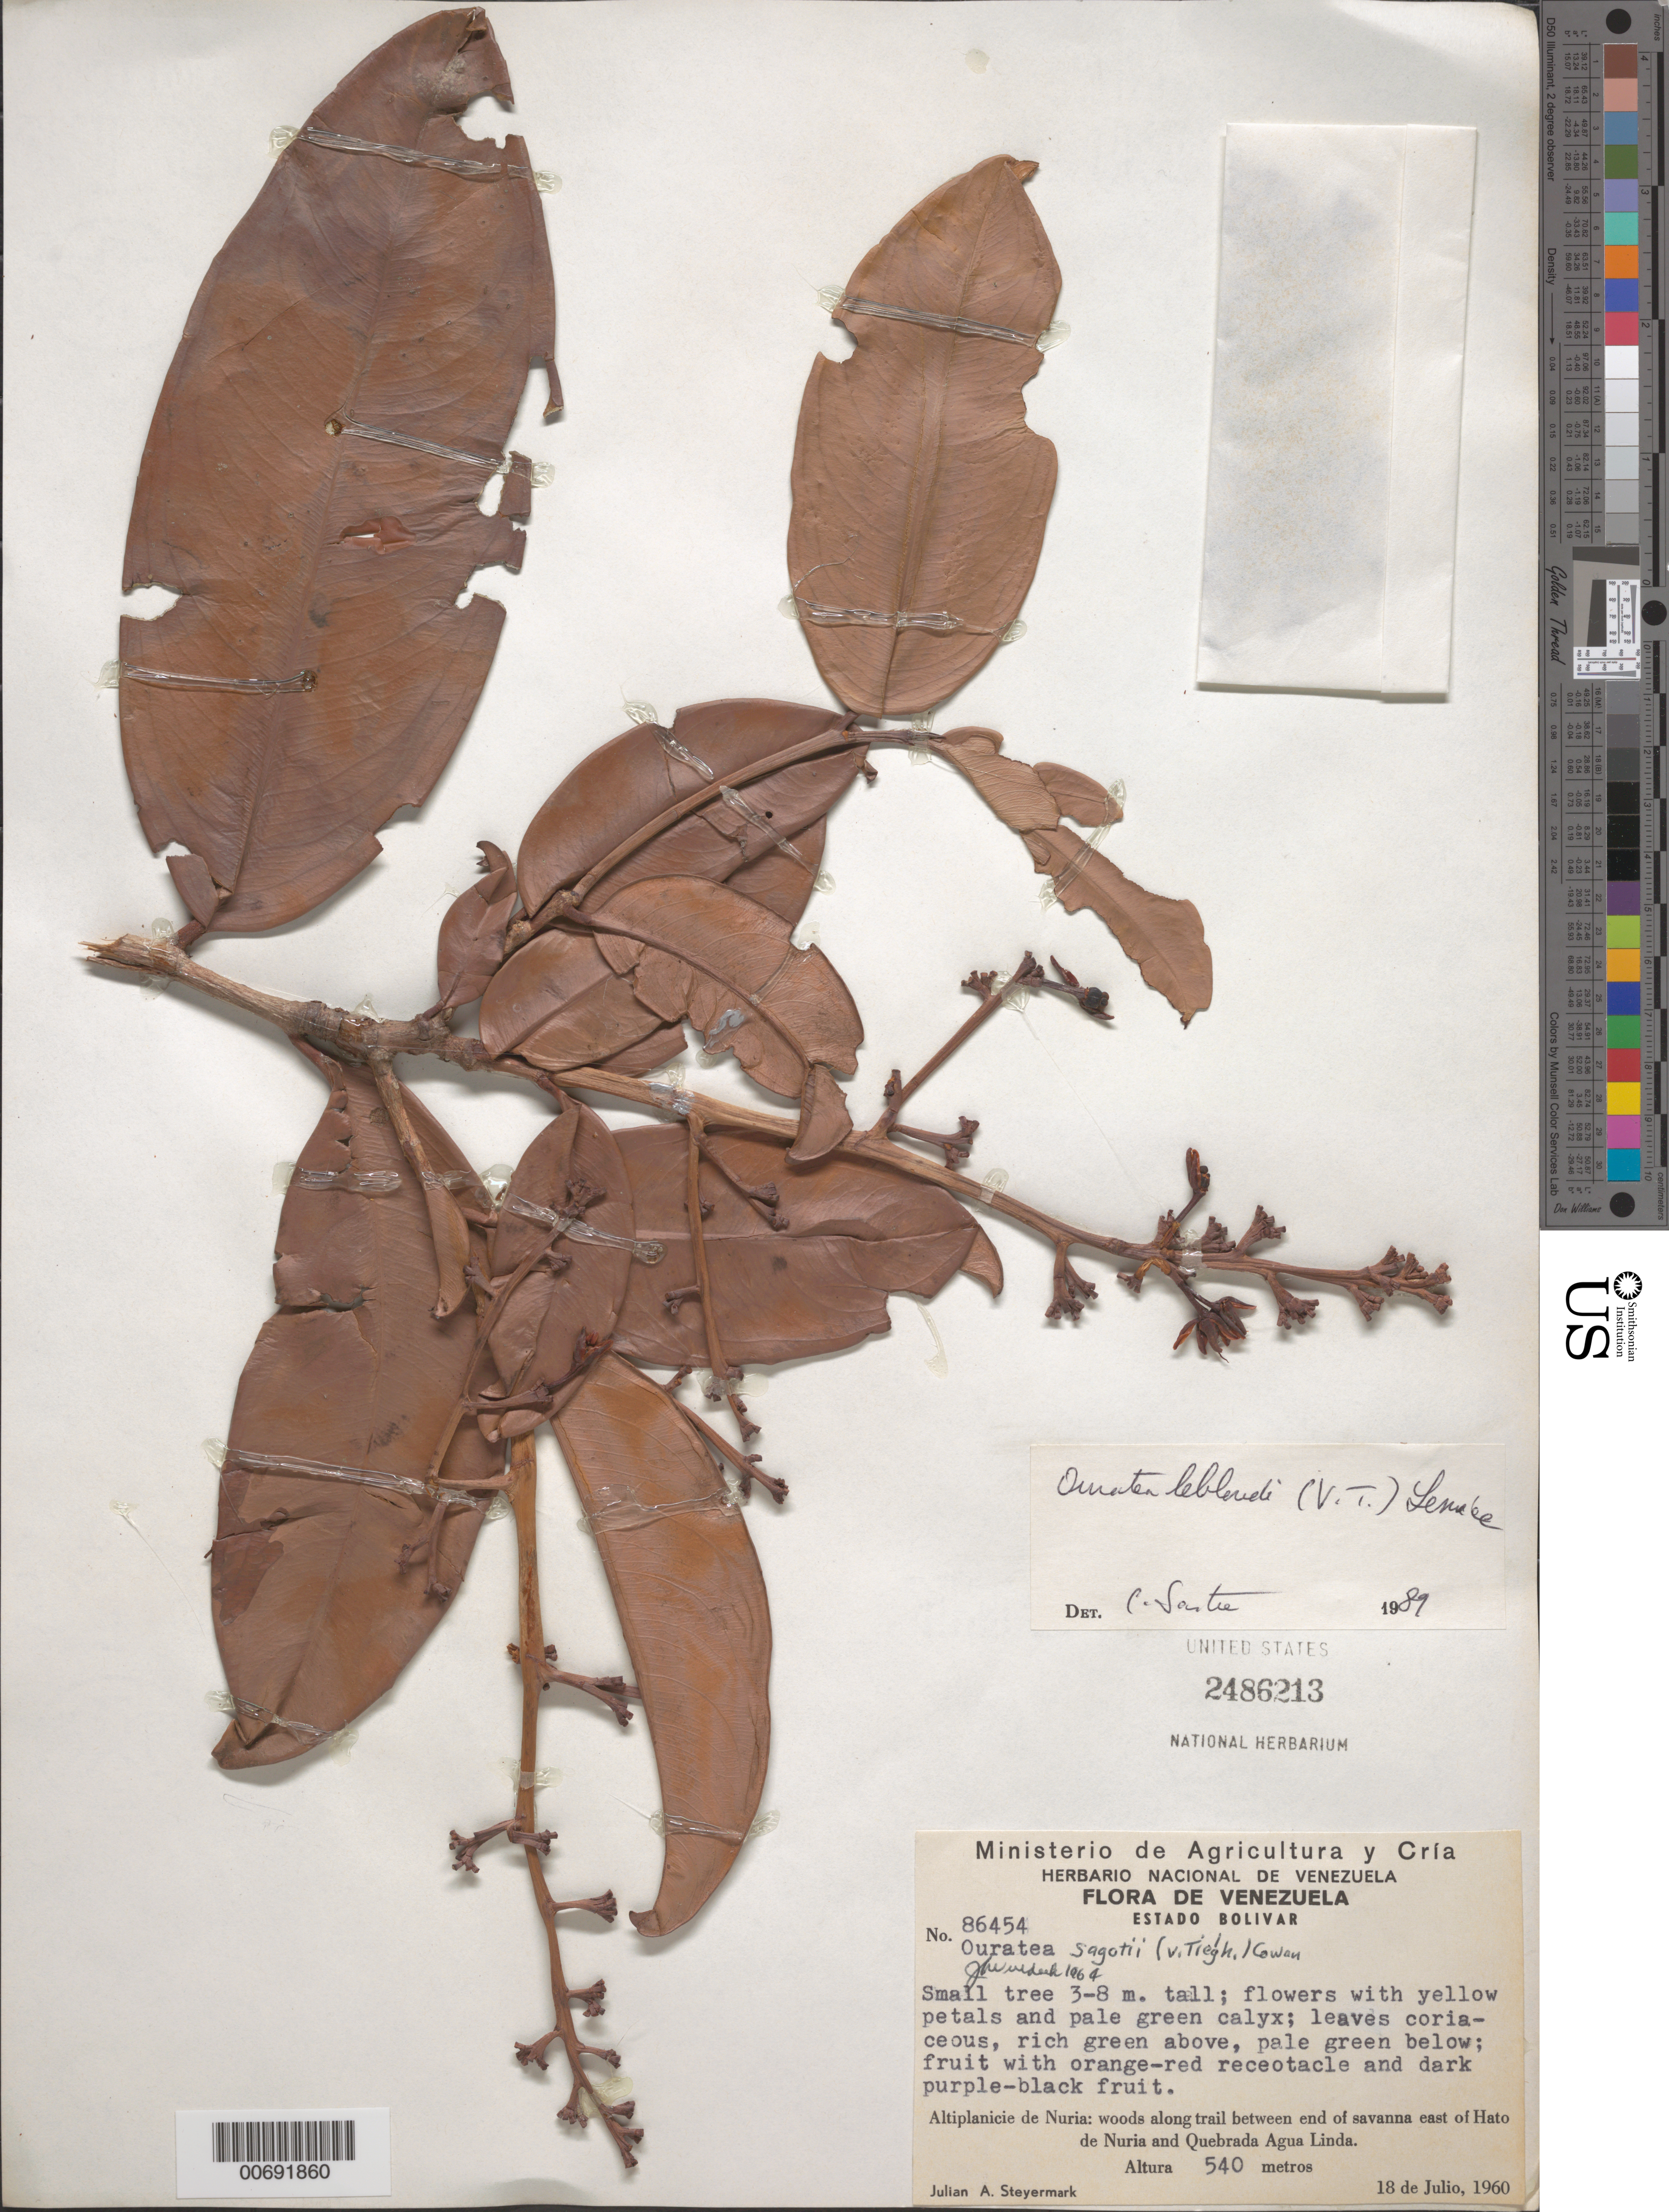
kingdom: Plantae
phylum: Tracheophyta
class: Magnoliopsida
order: Malpighiales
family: Ochnaceae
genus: Ouratea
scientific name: Ouratea leblondii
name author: (Tiegh.) Lemée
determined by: Sastre, C. H. L.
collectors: J. Steyermark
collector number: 86454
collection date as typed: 18-Jul-60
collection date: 1960-07-18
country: Venezuela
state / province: Bolívar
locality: Altiplanicie de Nuria, E of Hato de Nuria and quebrada Agua Linda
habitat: Woods along trail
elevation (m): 518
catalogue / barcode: US 2486213